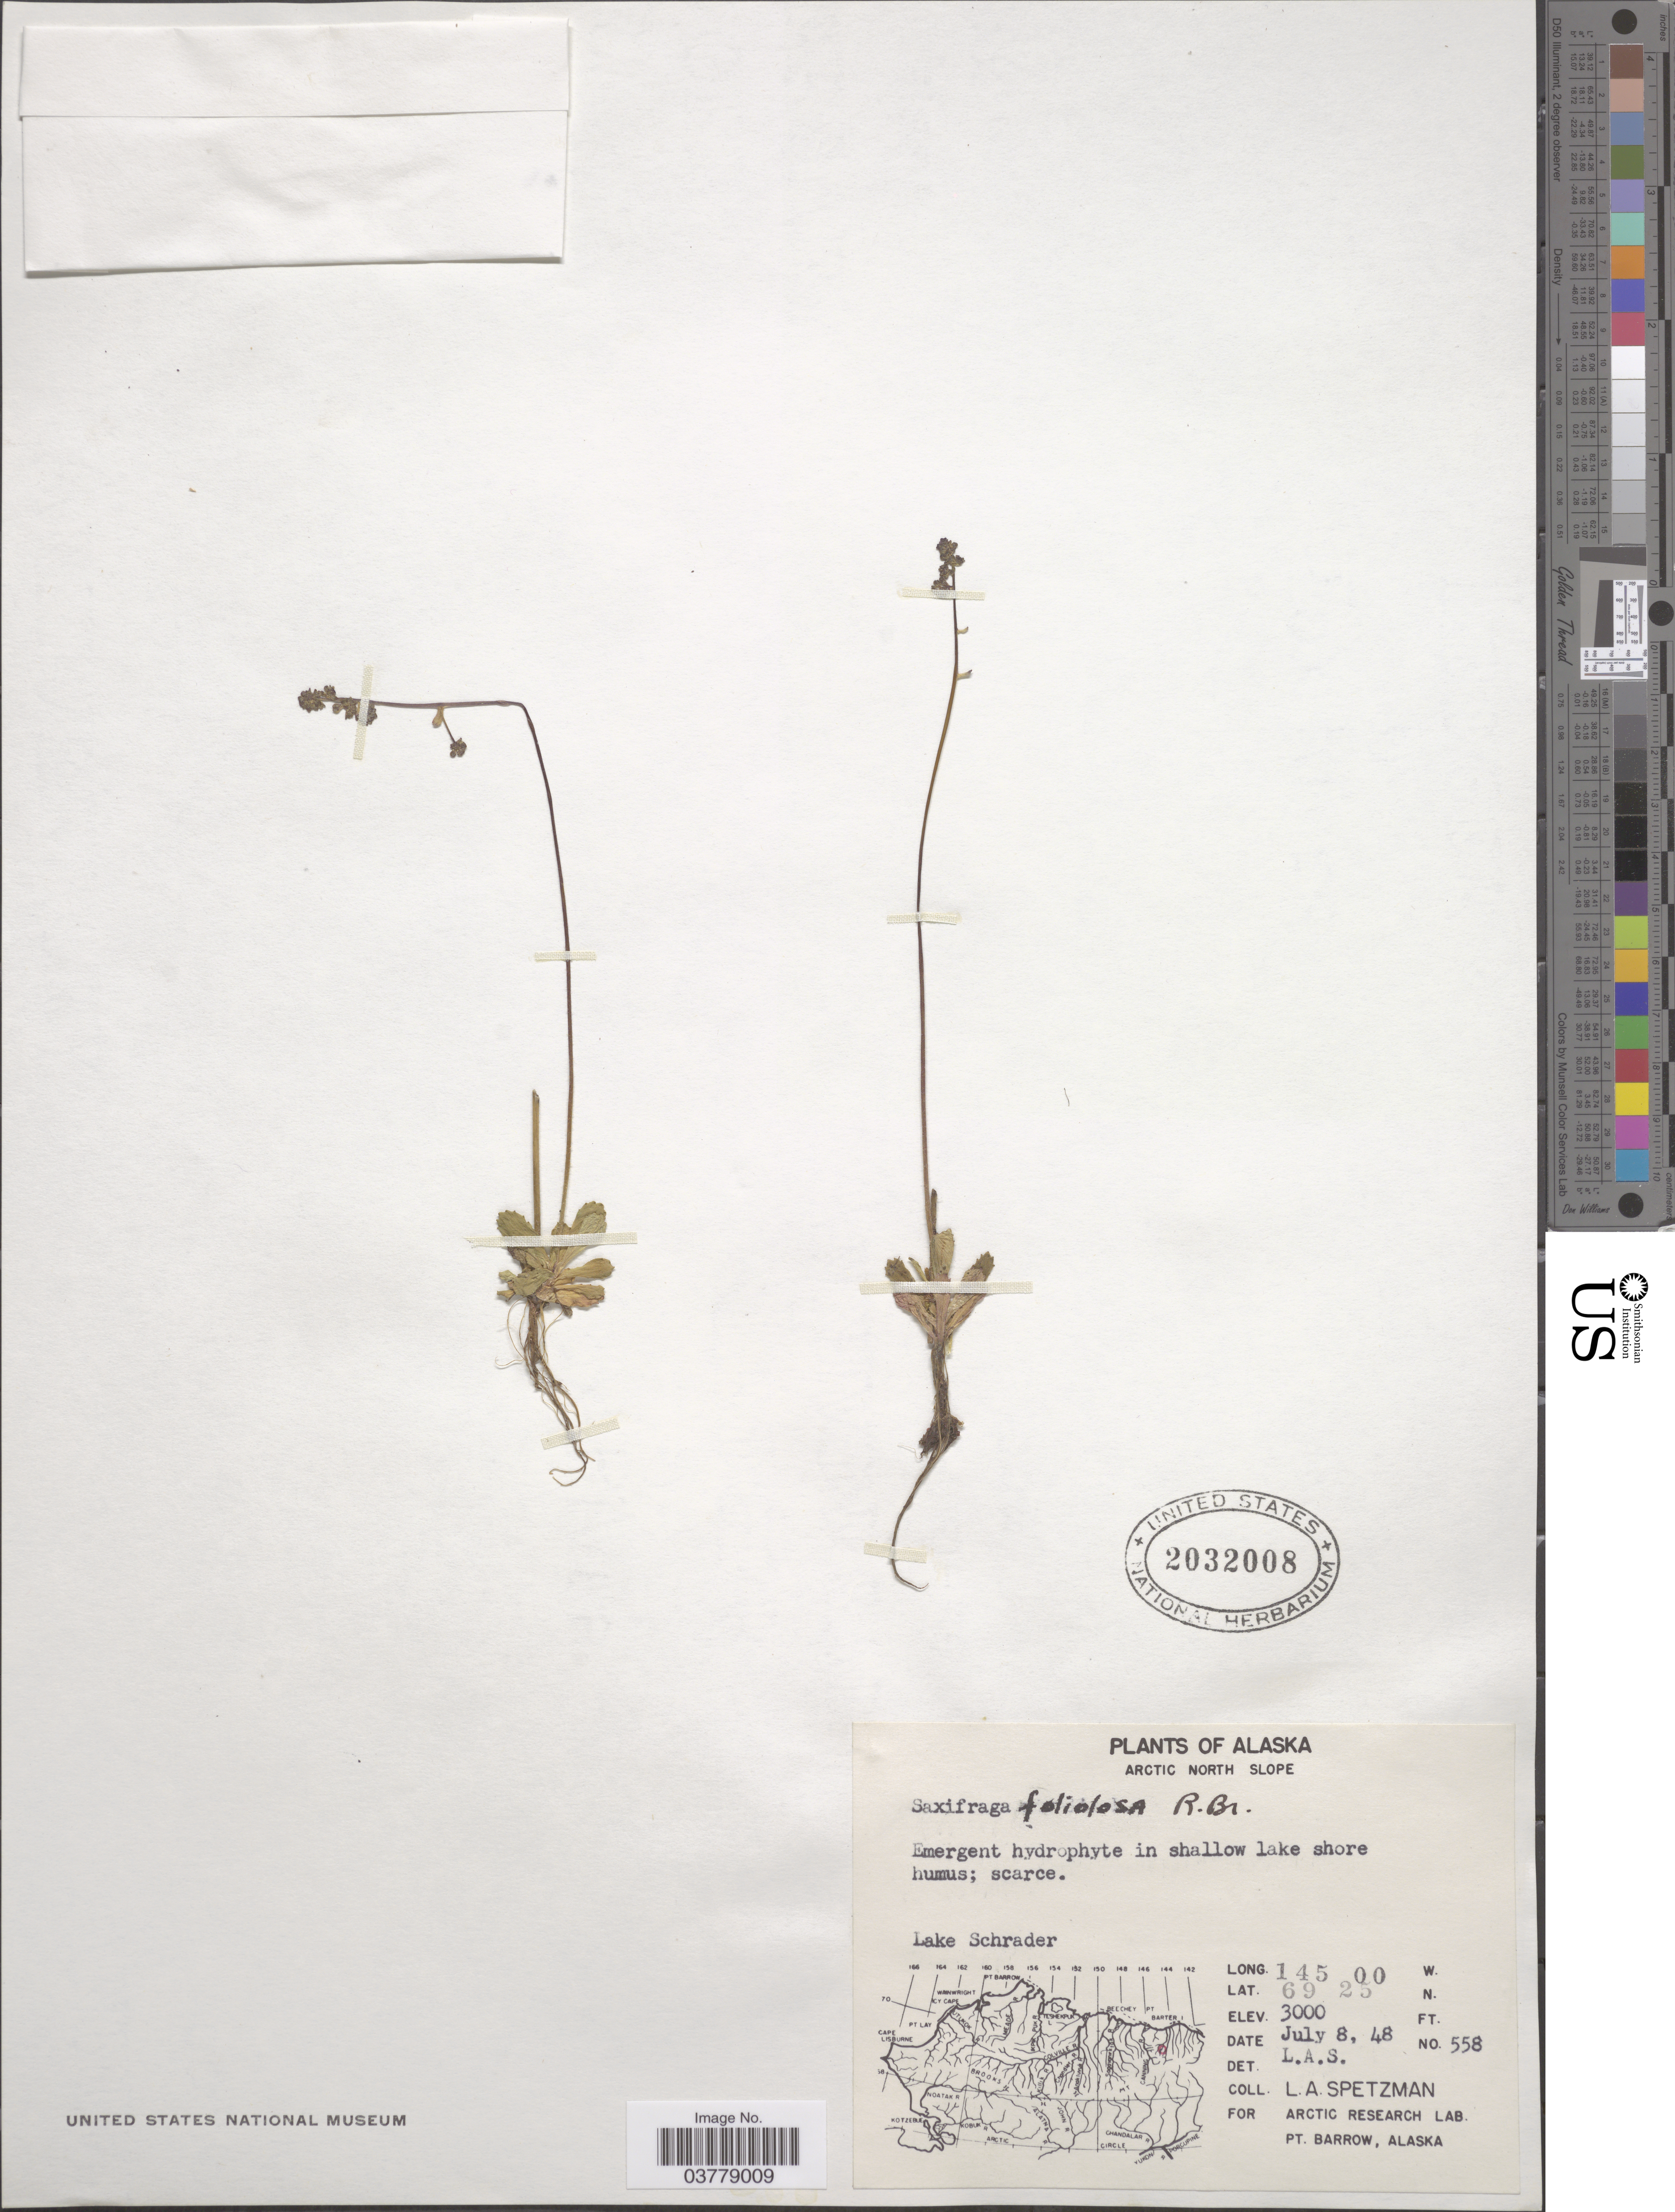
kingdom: Plantae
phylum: Tracheophyta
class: Magnoliopsida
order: Saxifragales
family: Saxifragaceae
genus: Micranthes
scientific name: Micranthes foliolosa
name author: (R. Br.) Gornall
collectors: L. Spetzman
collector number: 558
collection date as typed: Transcribed d/m/y: 8/7/48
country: United States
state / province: Alaska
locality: Arctic North Slope. Lake Schrader.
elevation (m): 914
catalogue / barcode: US 2032008